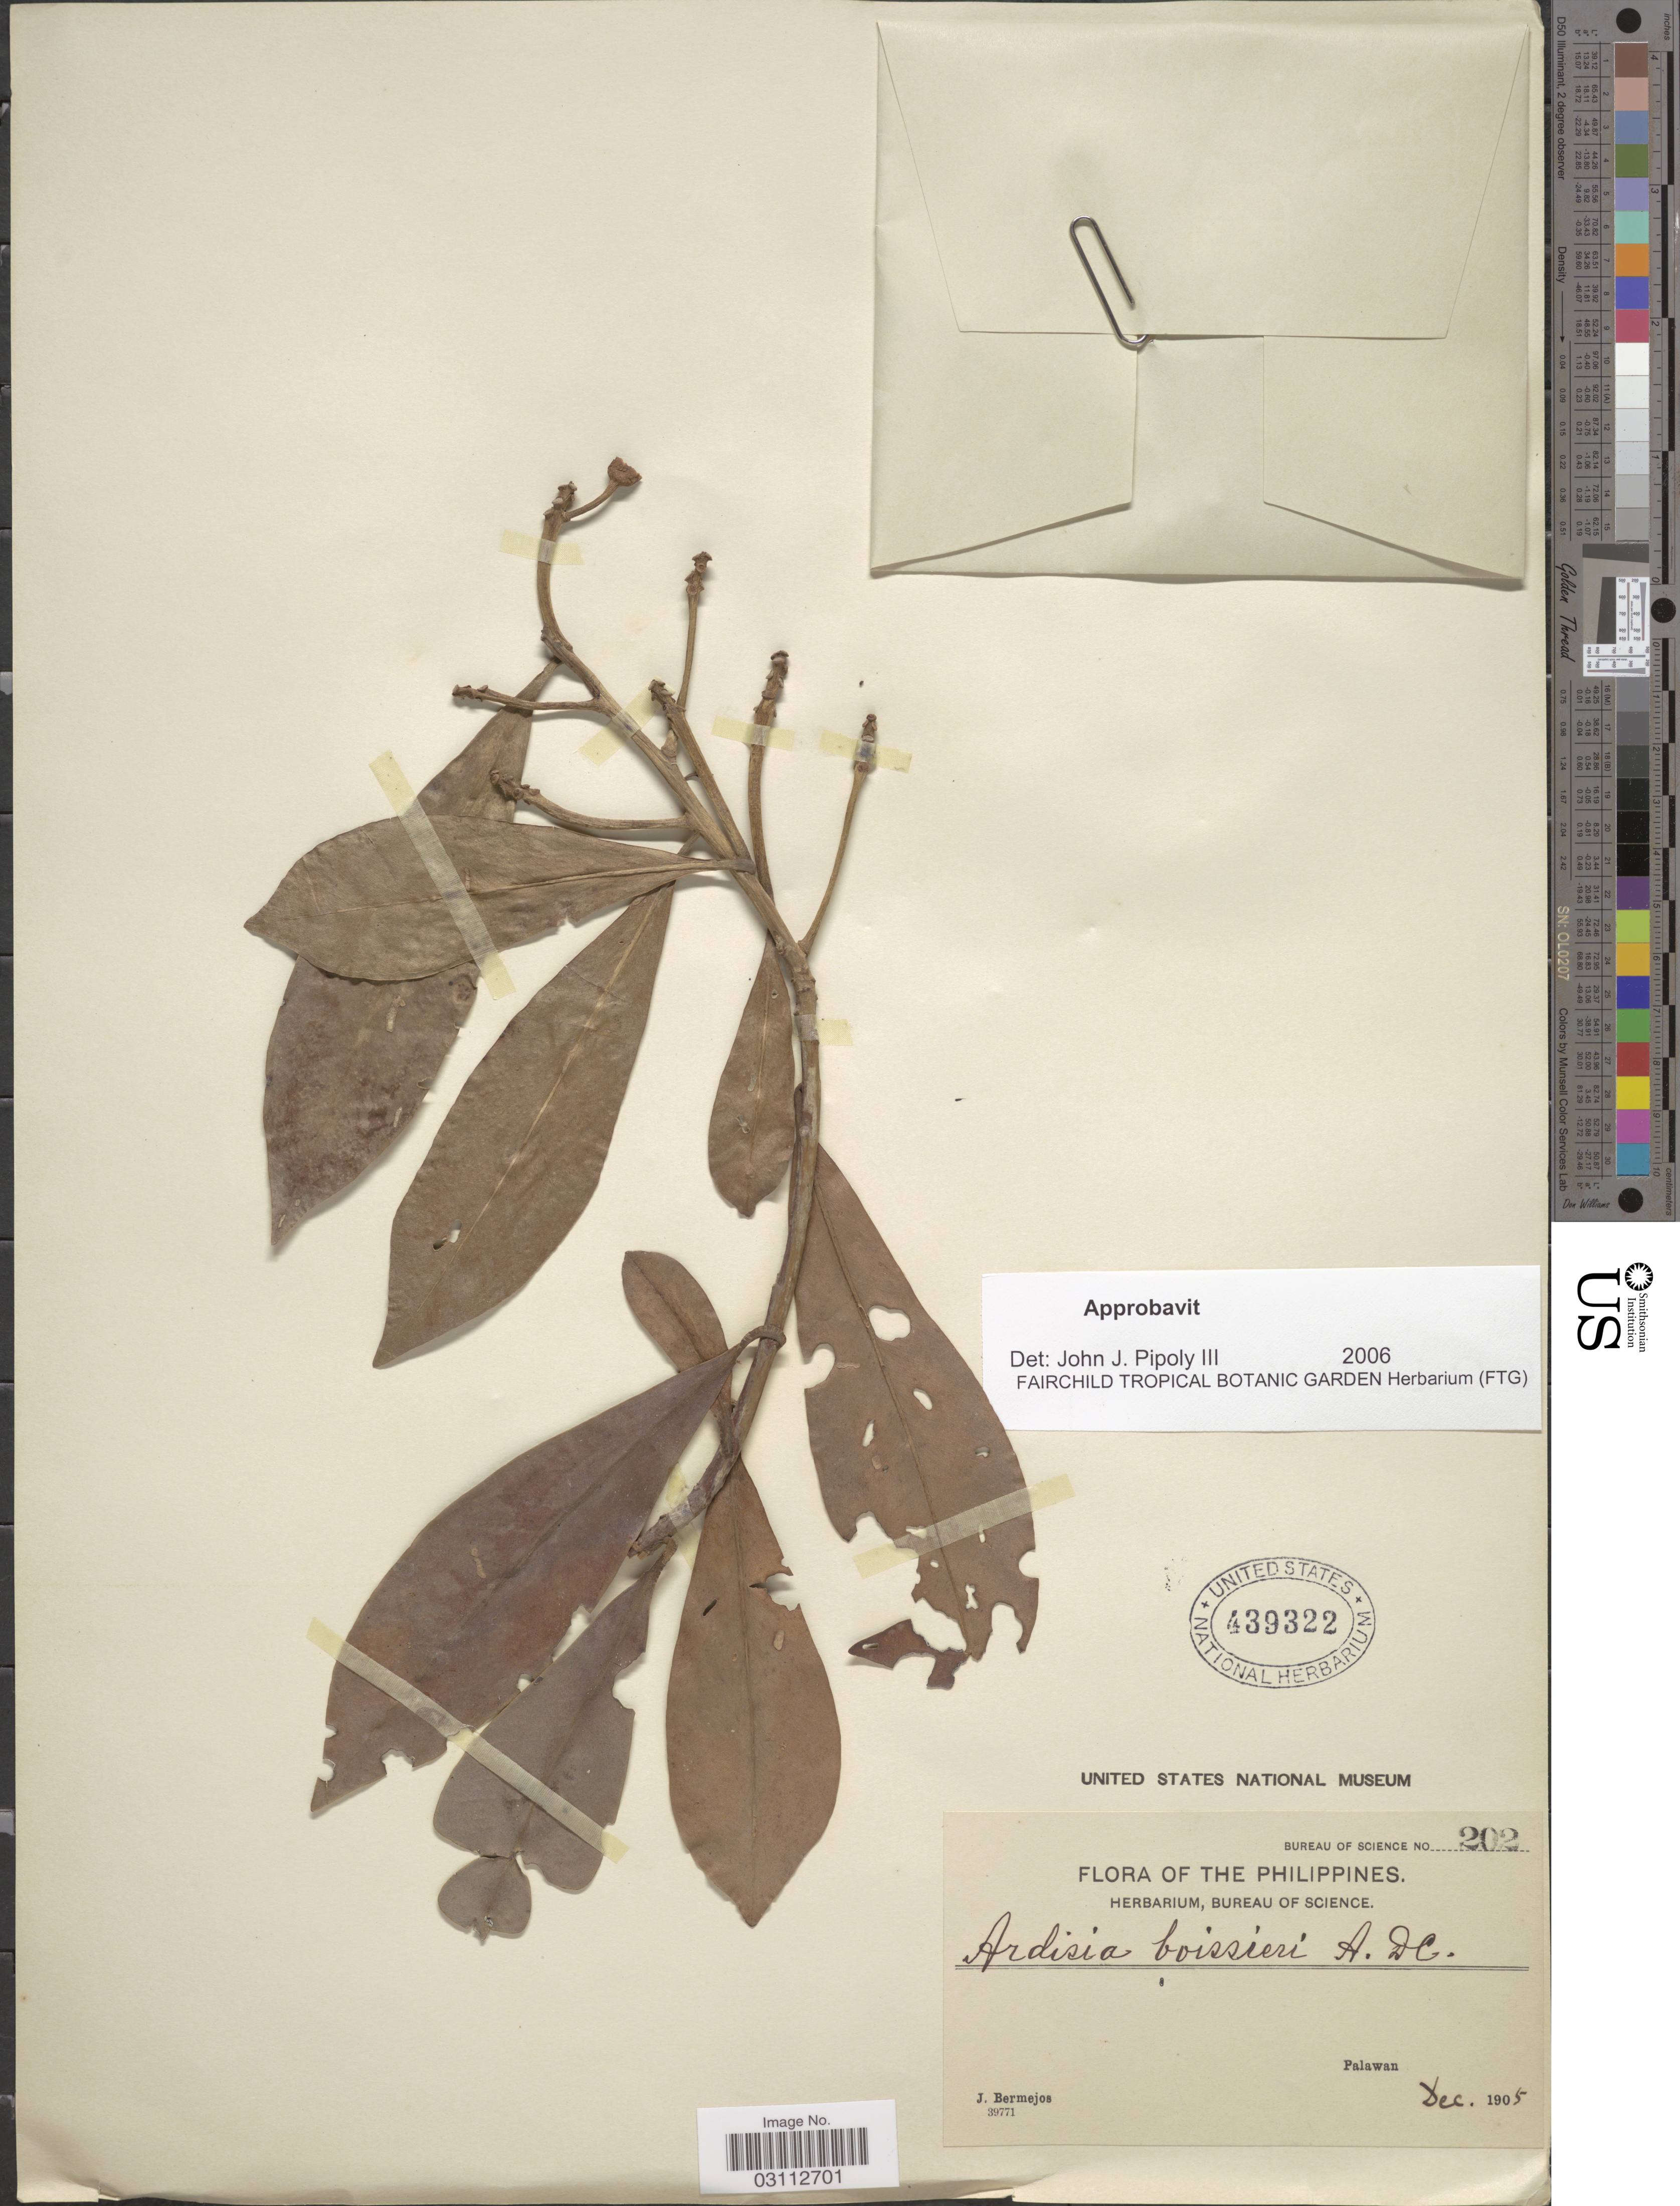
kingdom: Plantae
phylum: Tracheophyta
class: Magnoliopsida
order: Ericales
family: Primulaceae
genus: Ardisia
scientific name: Ardisia boissieri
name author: A. DC.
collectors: J. Bermejos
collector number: Bureau of science 202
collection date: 1905-12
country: Philippines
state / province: Mimaropa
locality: Palawan.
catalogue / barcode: US 439322